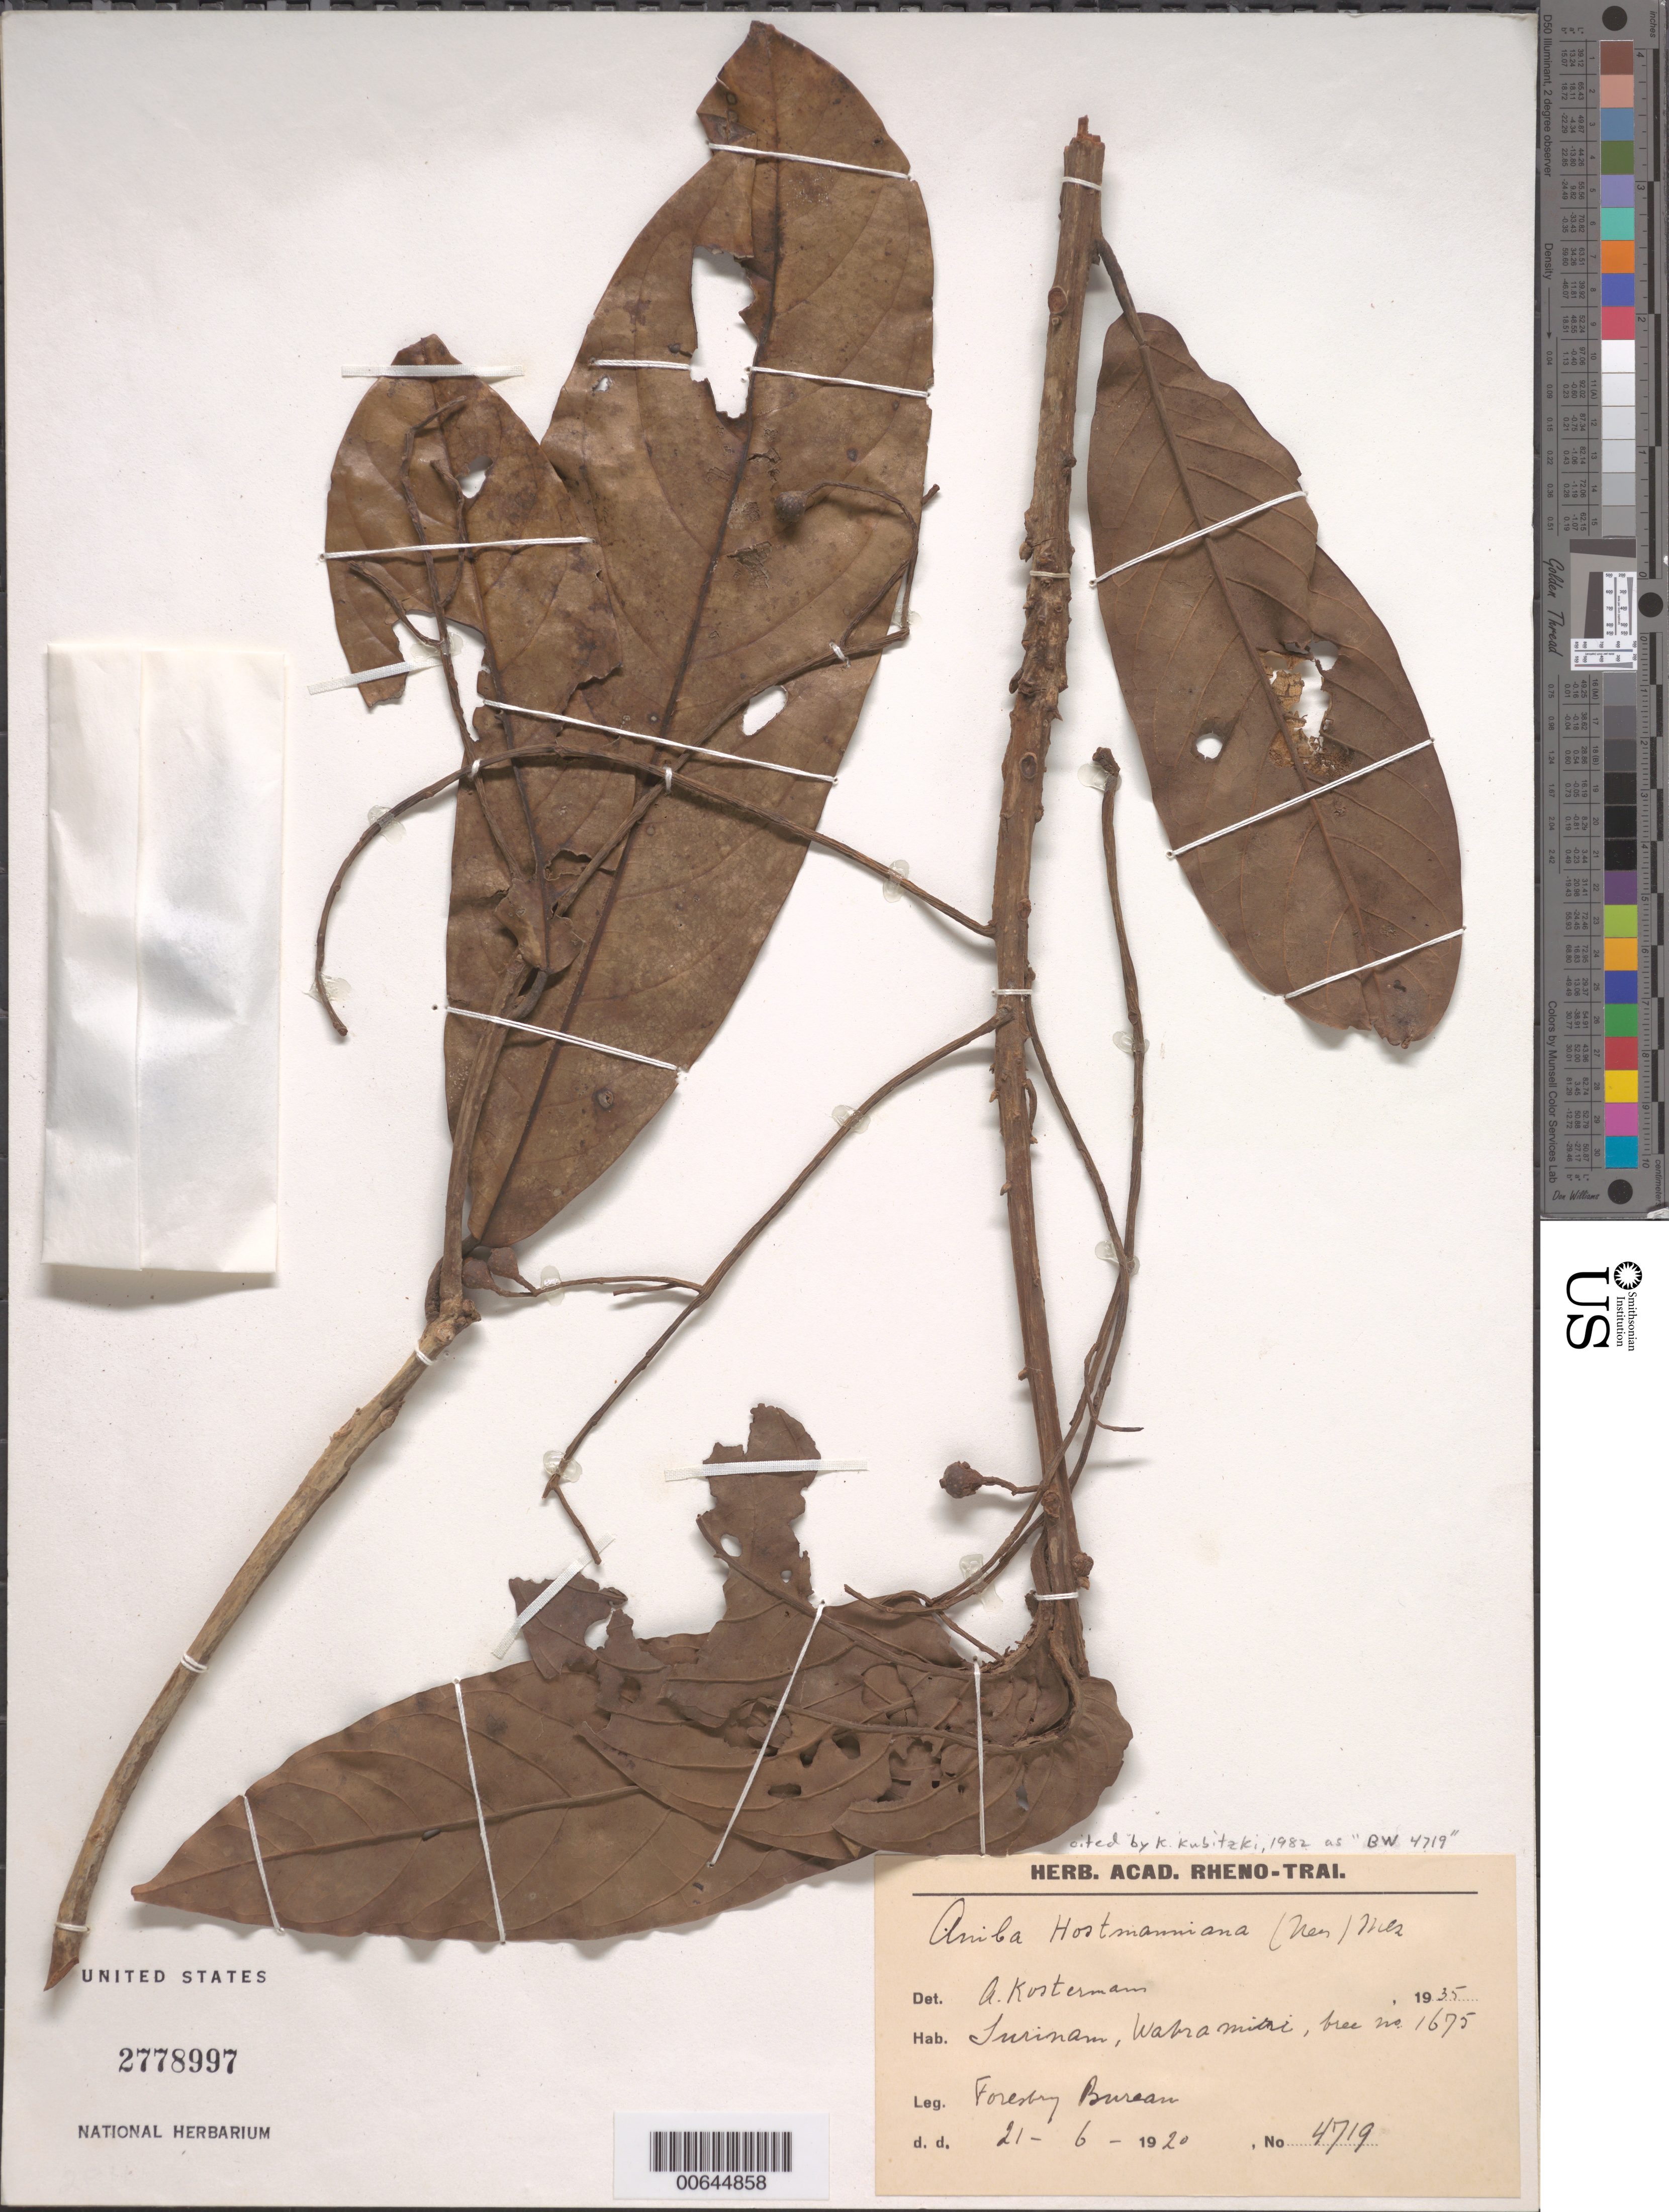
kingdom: Plantae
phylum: Tracheophyta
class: Magnoliopsida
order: Laurales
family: Lauraceae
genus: Aniba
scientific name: Aniba hostmanniana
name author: (Nees) Mez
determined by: Kostermans, A. J. G. H.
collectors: Forestry Bureau-Surinam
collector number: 4719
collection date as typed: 21-Jun-20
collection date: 1920-06-21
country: Suriname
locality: Watramiri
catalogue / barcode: US 2778997